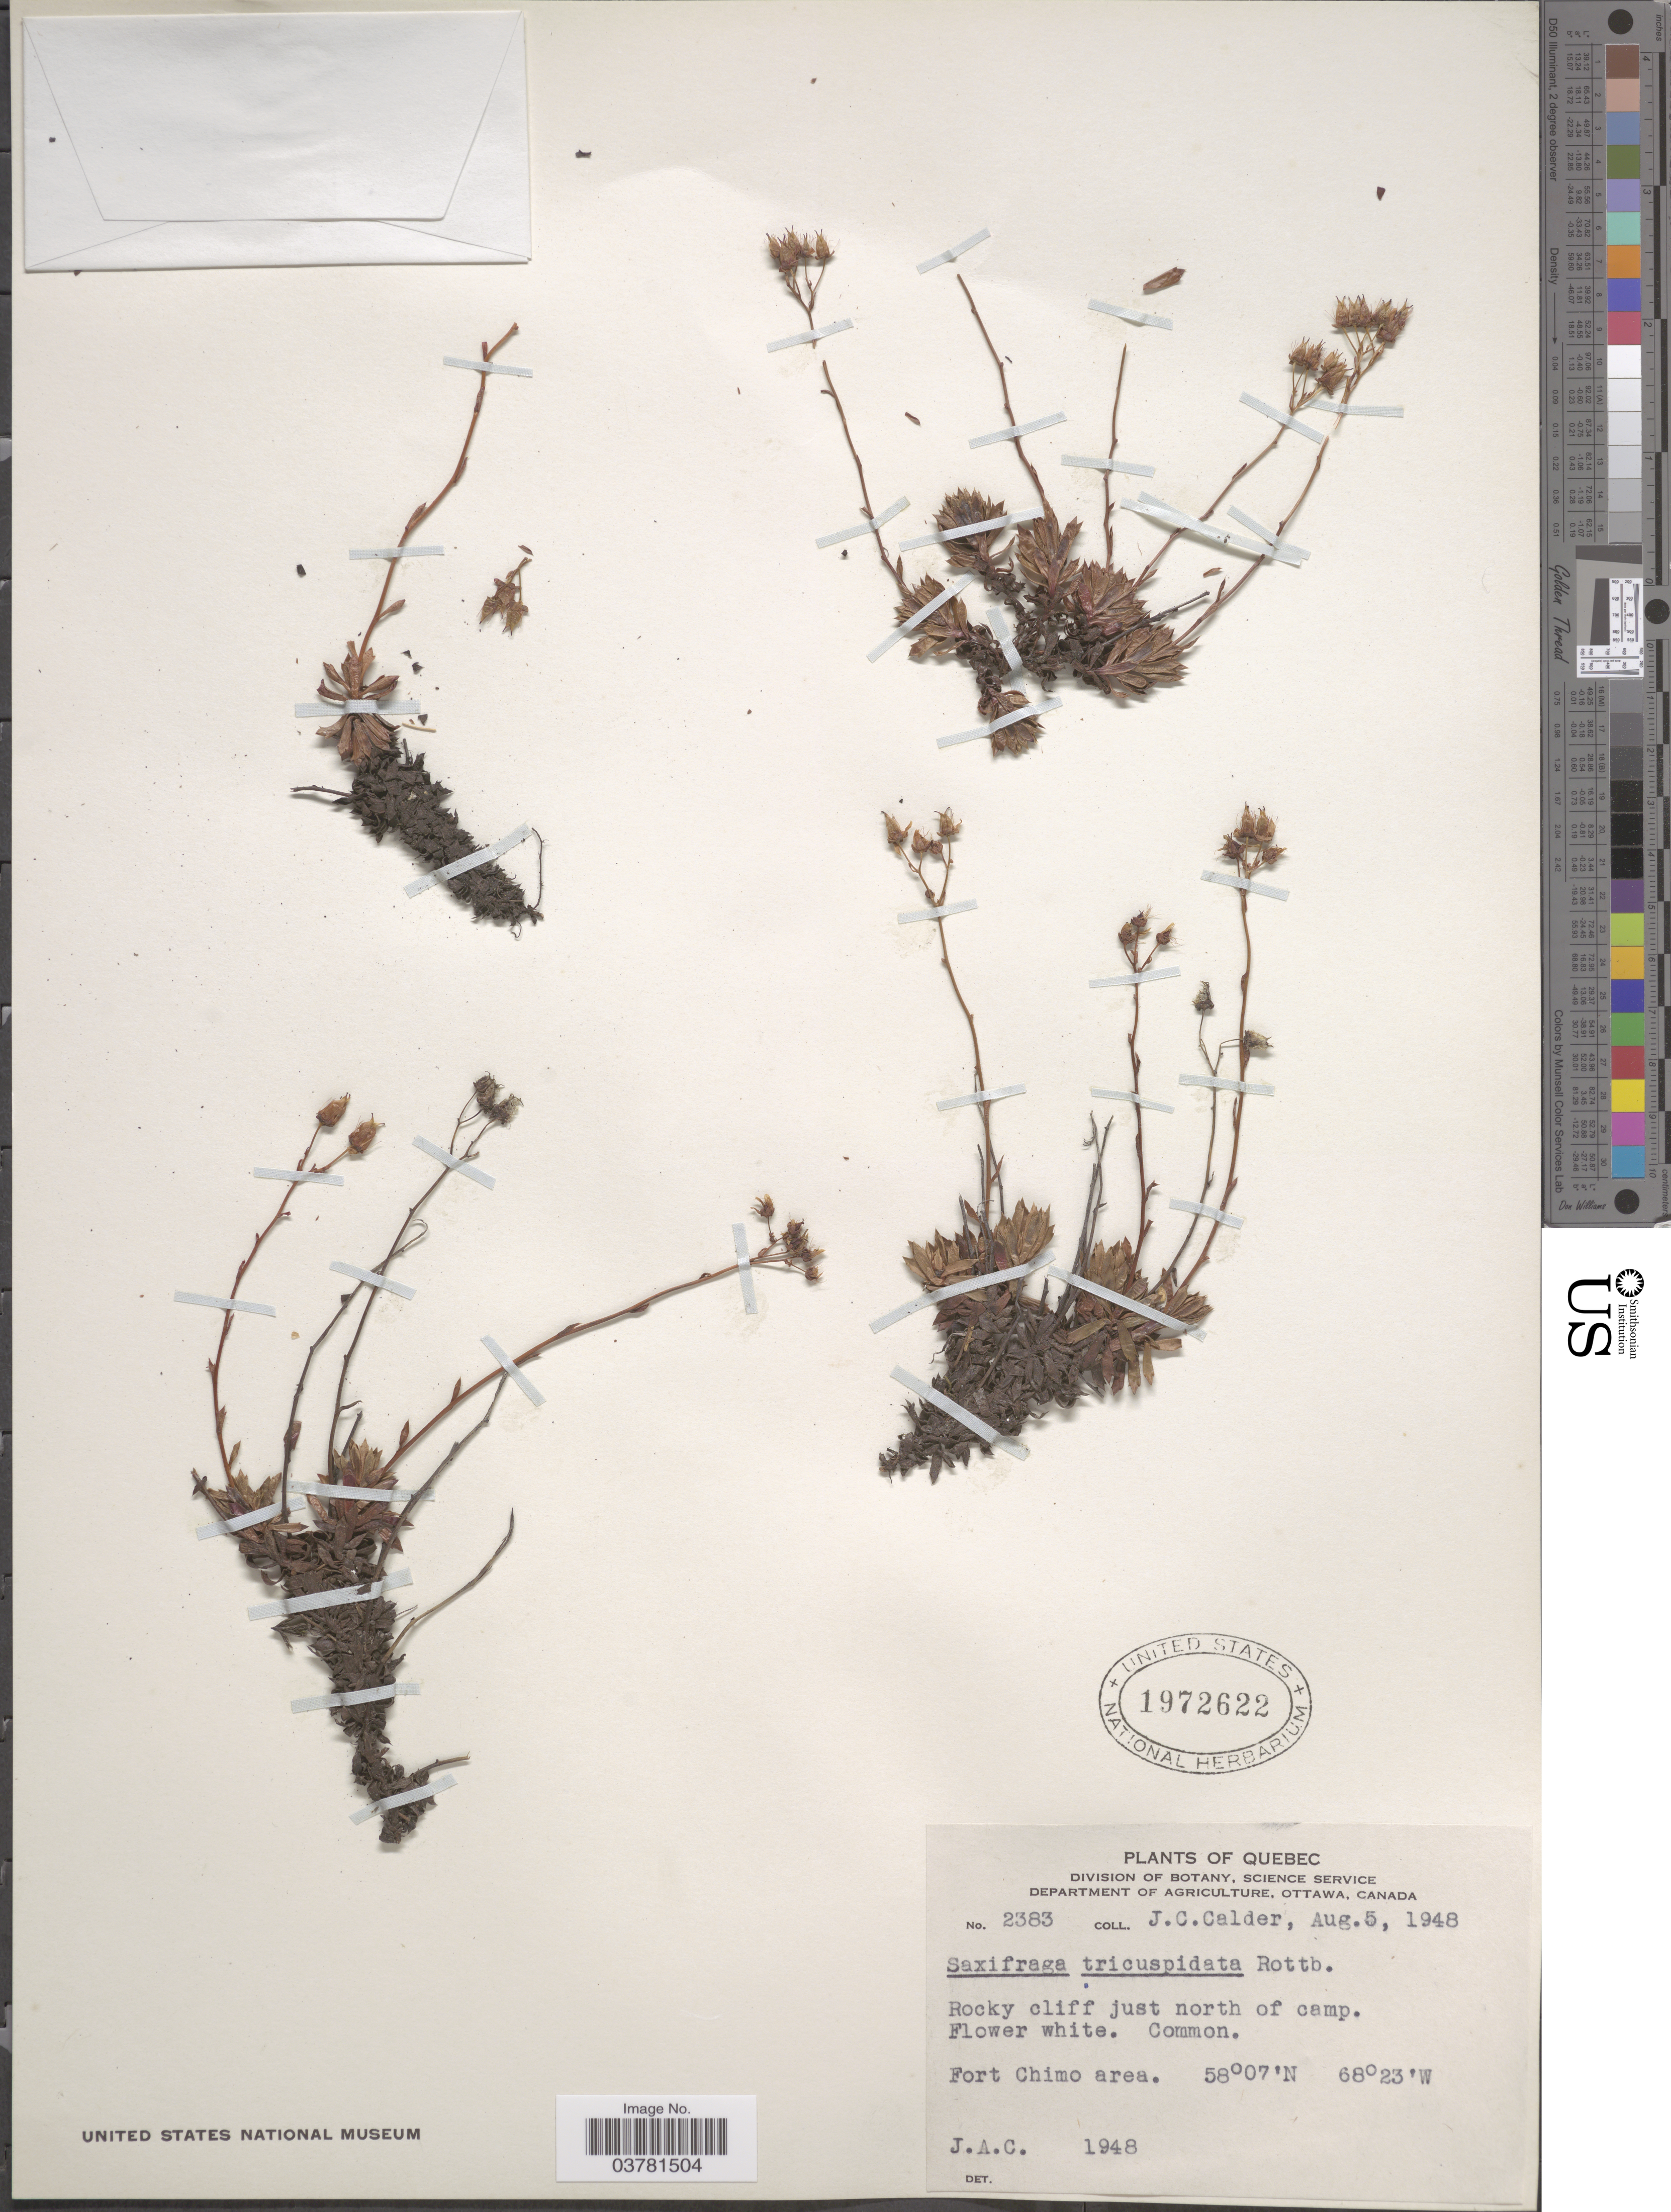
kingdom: Plantae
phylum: Tracheophyta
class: Magnoliopsida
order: Saxifragales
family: Saxifragaceae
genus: Saxifraga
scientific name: Saxifraga tricuspidata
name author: Rottb.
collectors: J. A. Calder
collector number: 2383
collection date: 1948-08-05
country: Canada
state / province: Quebec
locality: Rocky cliff just north of camp. Fort Chimo area.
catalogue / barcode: US 1972622